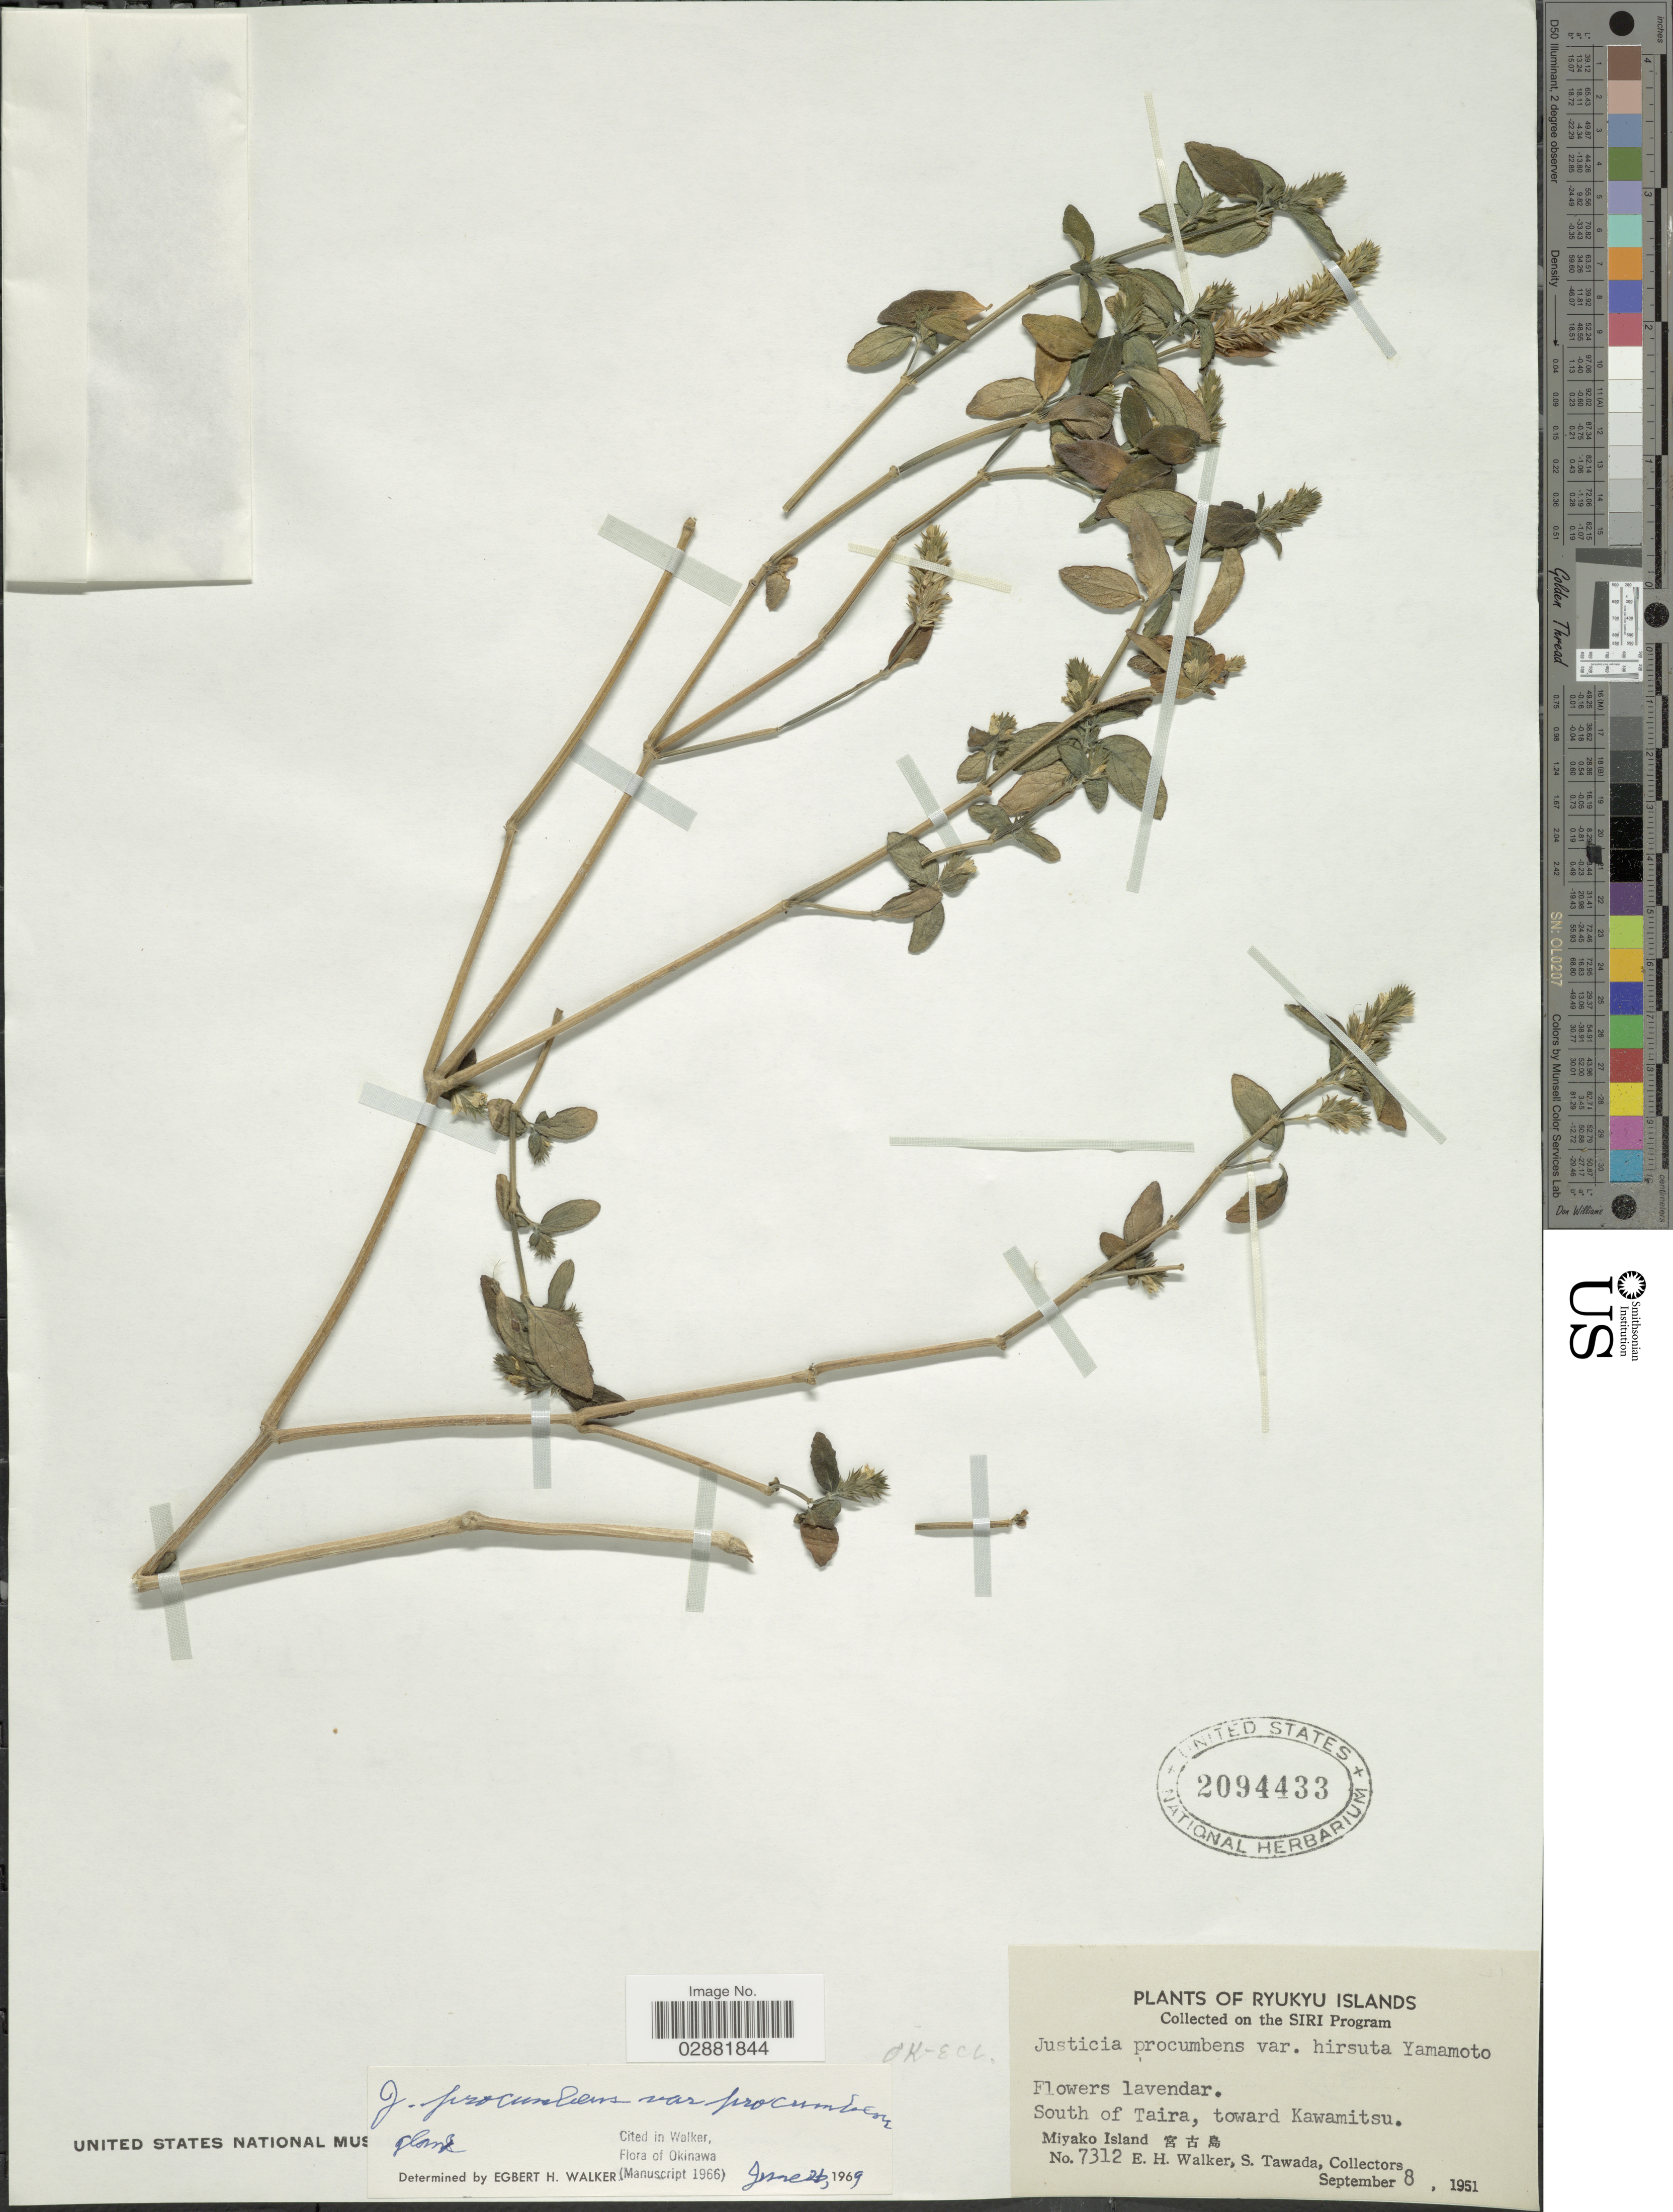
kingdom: Plantae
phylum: Tracheophyta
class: Magnoliopsida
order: Lamiales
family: Acanthaceae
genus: Justicia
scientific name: Justicia procumbens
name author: L.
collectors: E. H. Walker & S. Tawada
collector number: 7312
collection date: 1951-09-08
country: Japan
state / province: Okinawa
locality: Ryukyu Islands, South of Tiara, toward Kawamitsu, Miyako Island X.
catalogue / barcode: US 2094433